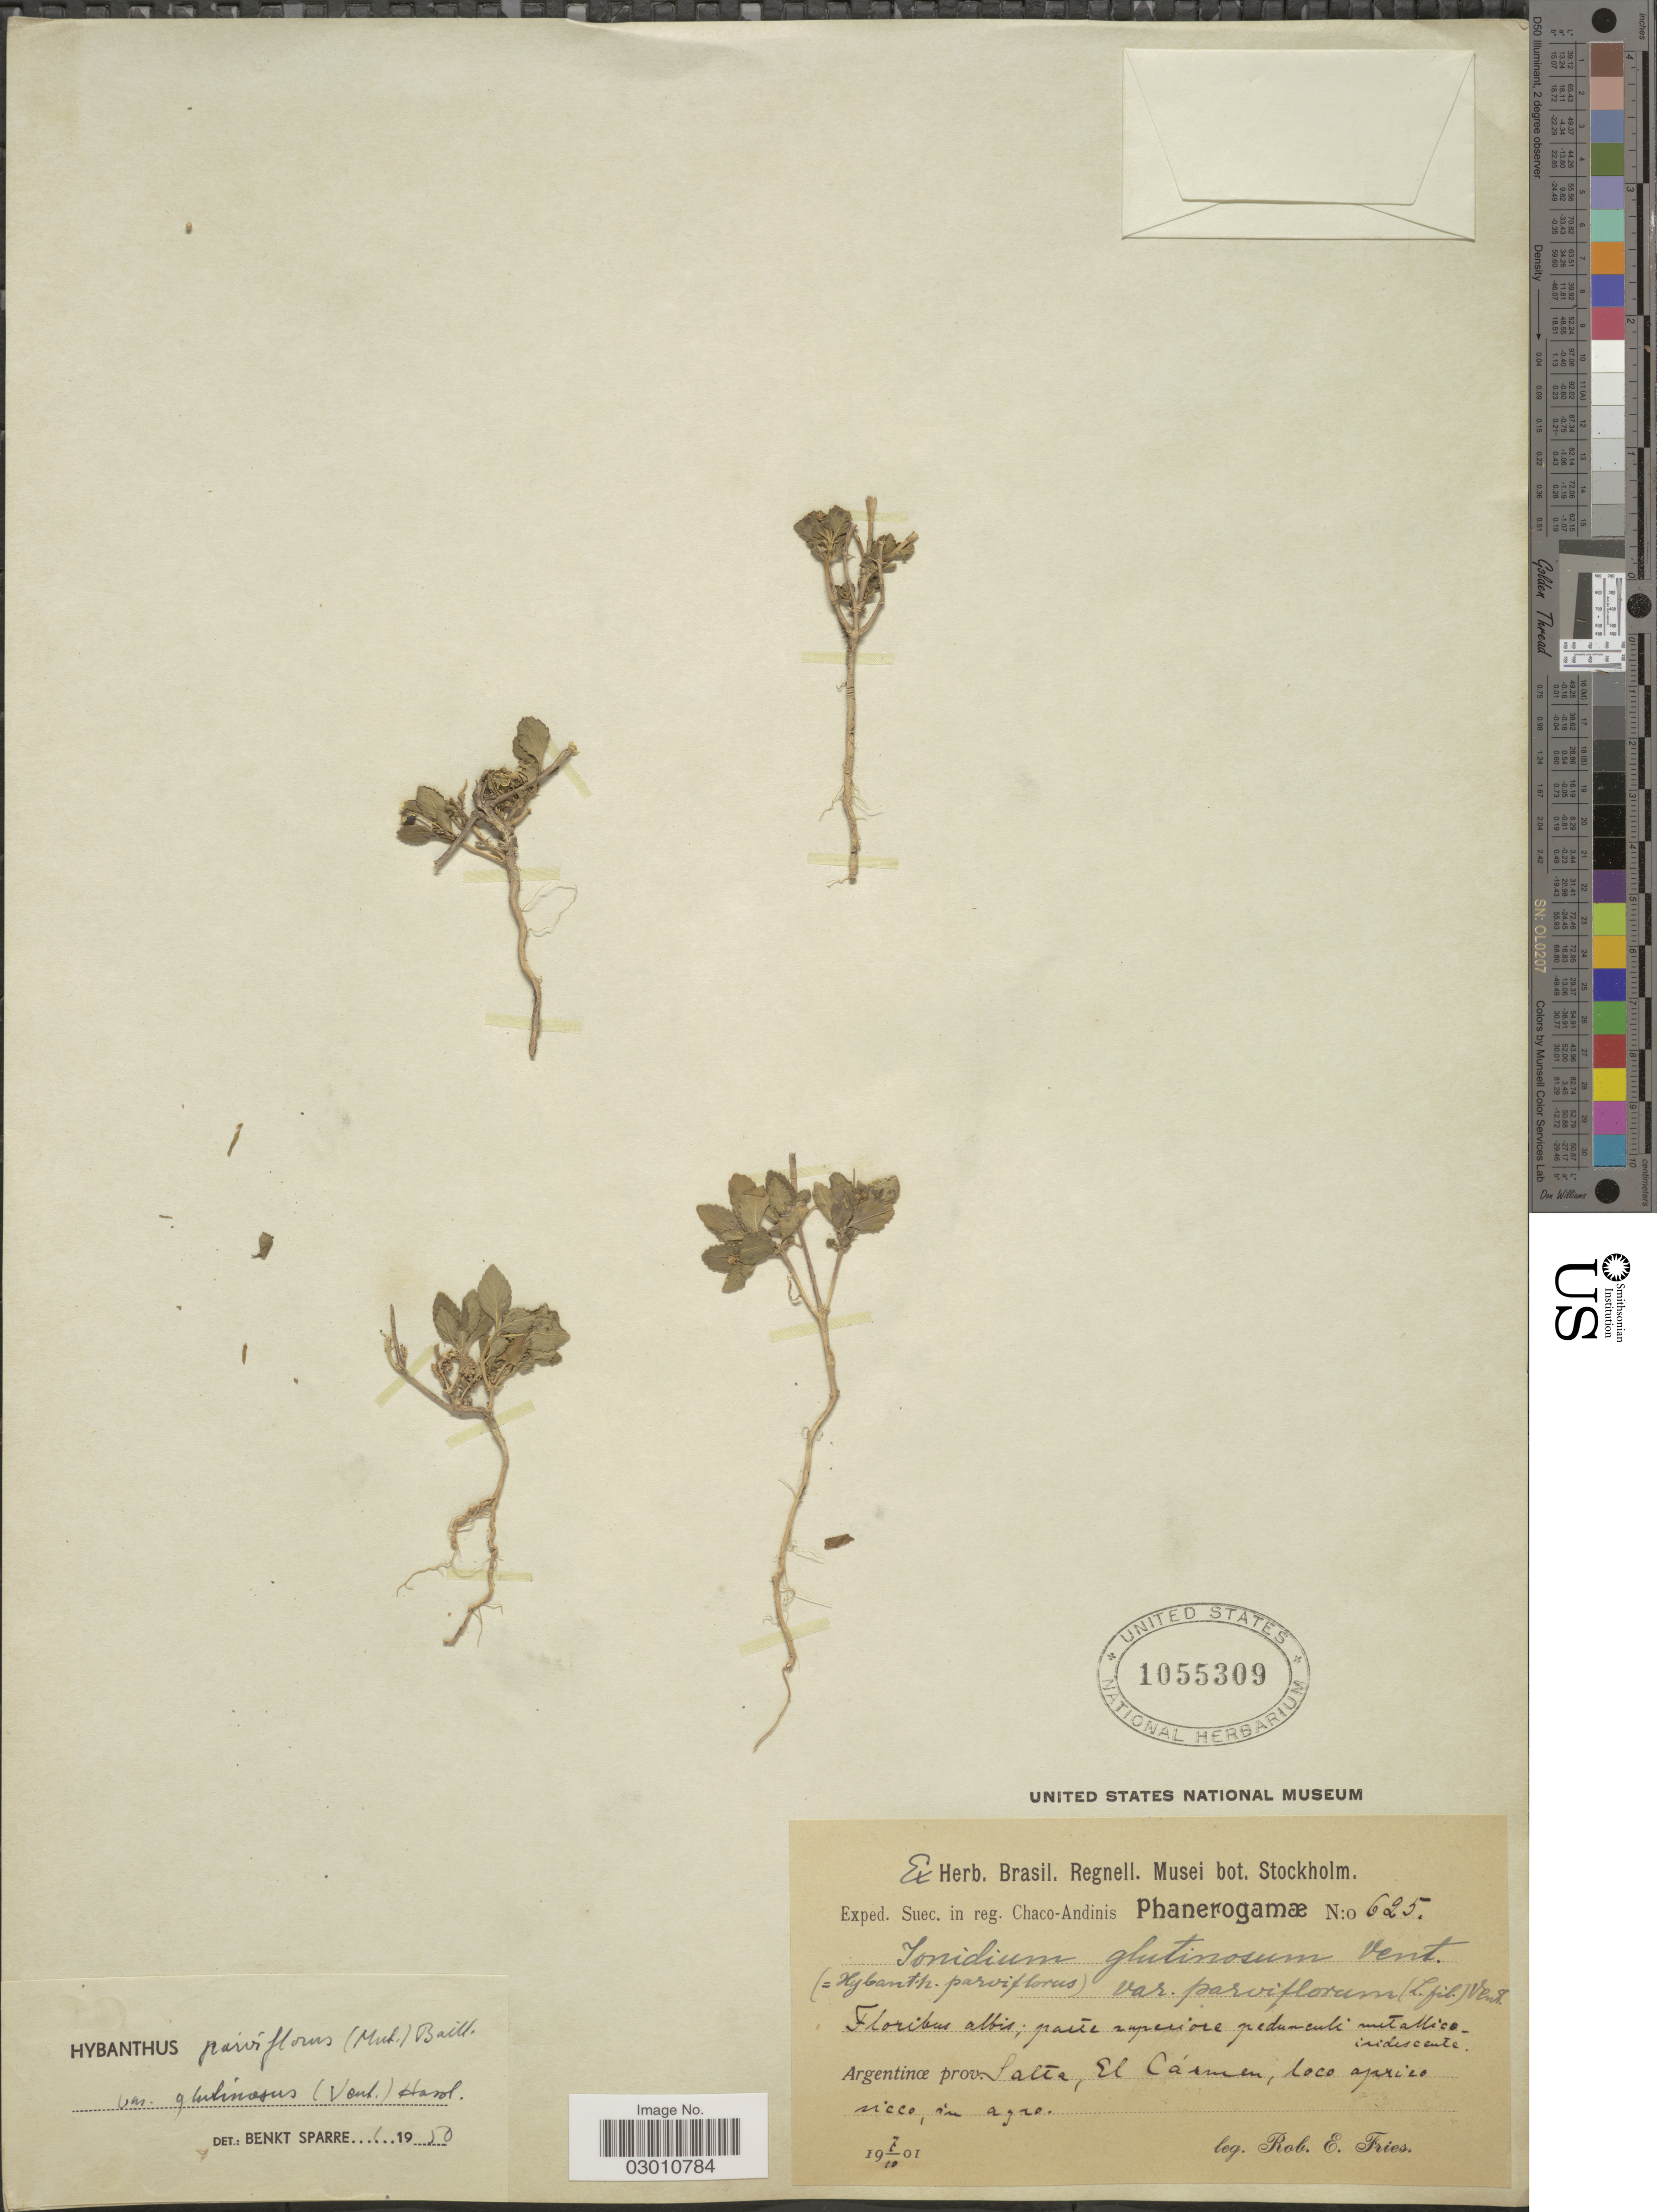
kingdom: Plantae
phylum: Tracheophyta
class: Magnoliopsida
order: Malpighiales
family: Violaceae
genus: Pombalia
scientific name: Pombalia parviflora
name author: (L. f.) Paula-Souza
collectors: R. E. Fries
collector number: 625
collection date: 1901-10-07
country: Argentina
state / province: Salta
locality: Suec. in reg. Chaco-Andinis. El Cármen, loco aprico sicco, in agro.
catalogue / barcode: US 1055309